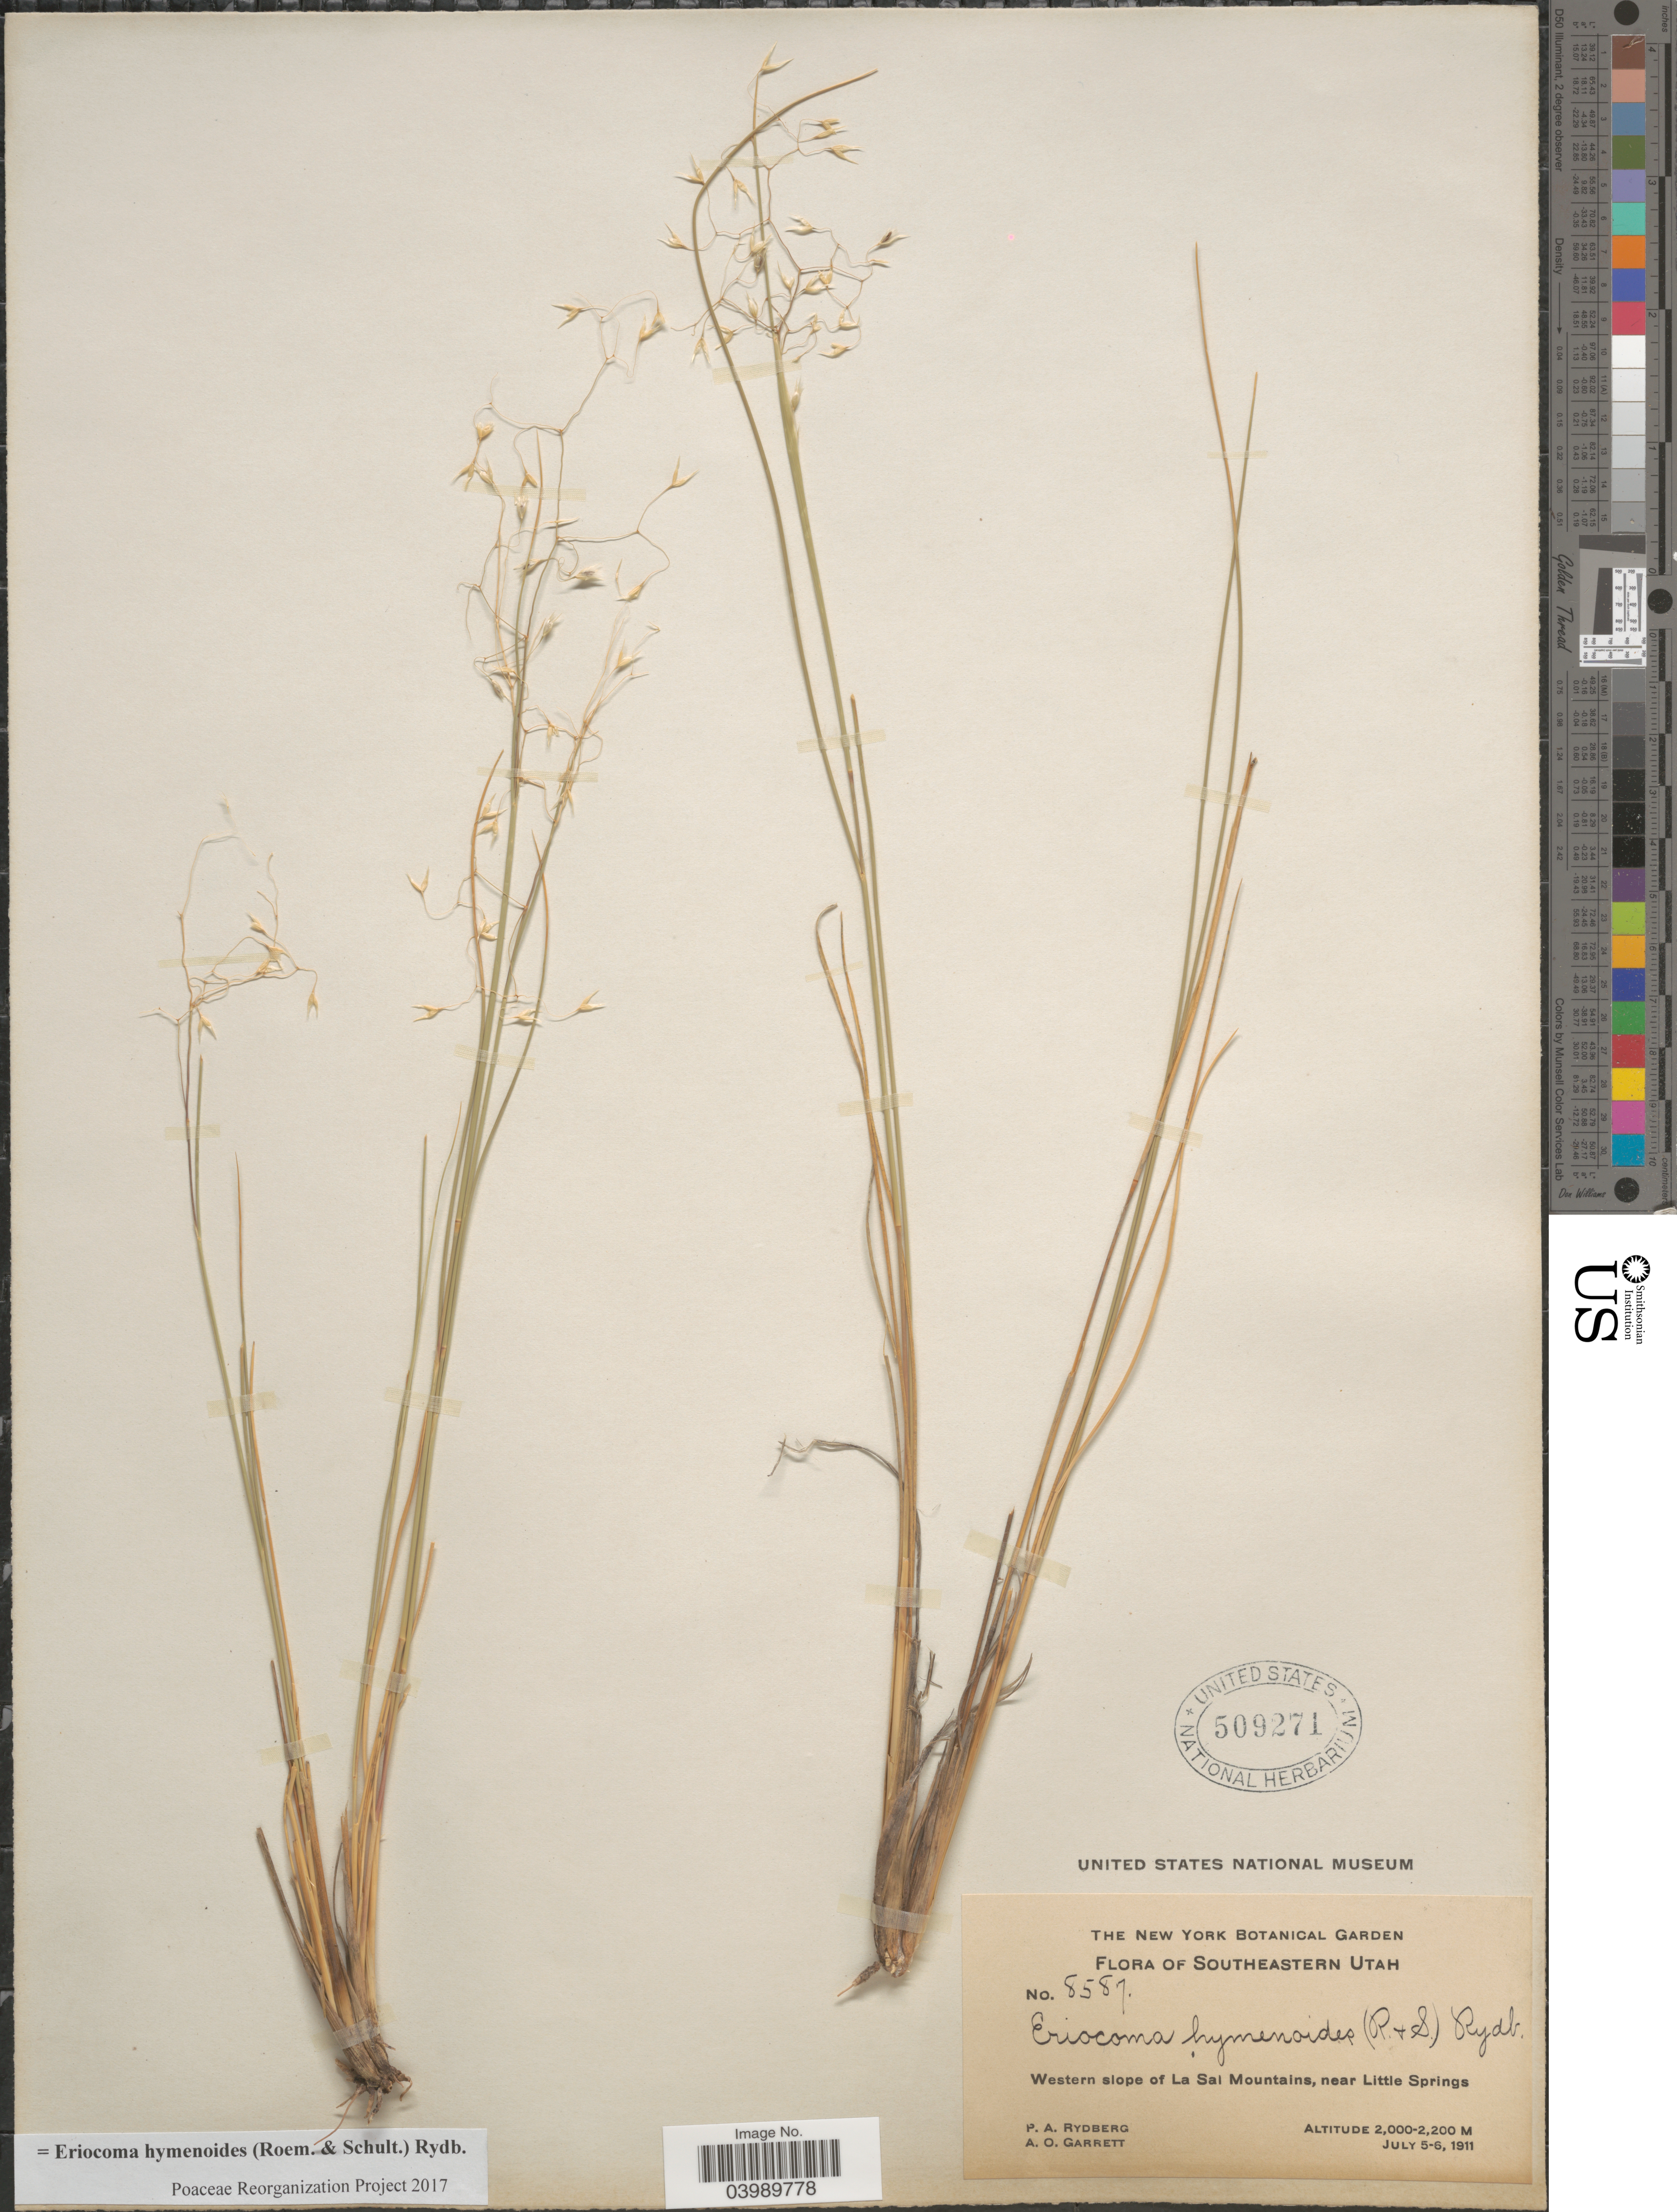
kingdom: Plantae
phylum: Tracheophyta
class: Liliopsida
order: Poales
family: Poaceae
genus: Eriocoma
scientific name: Eriocoma hymenoides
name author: (Roem. & Schult.) Rydb.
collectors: P. A. Rydberg & A. O. Garrett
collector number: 8587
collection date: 1911-07-05/1911-07-06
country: United States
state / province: Utah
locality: Southeastern Utah. Western slope of La Sal Mountains, near Little Spring.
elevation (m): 2000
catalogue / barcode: US 509271